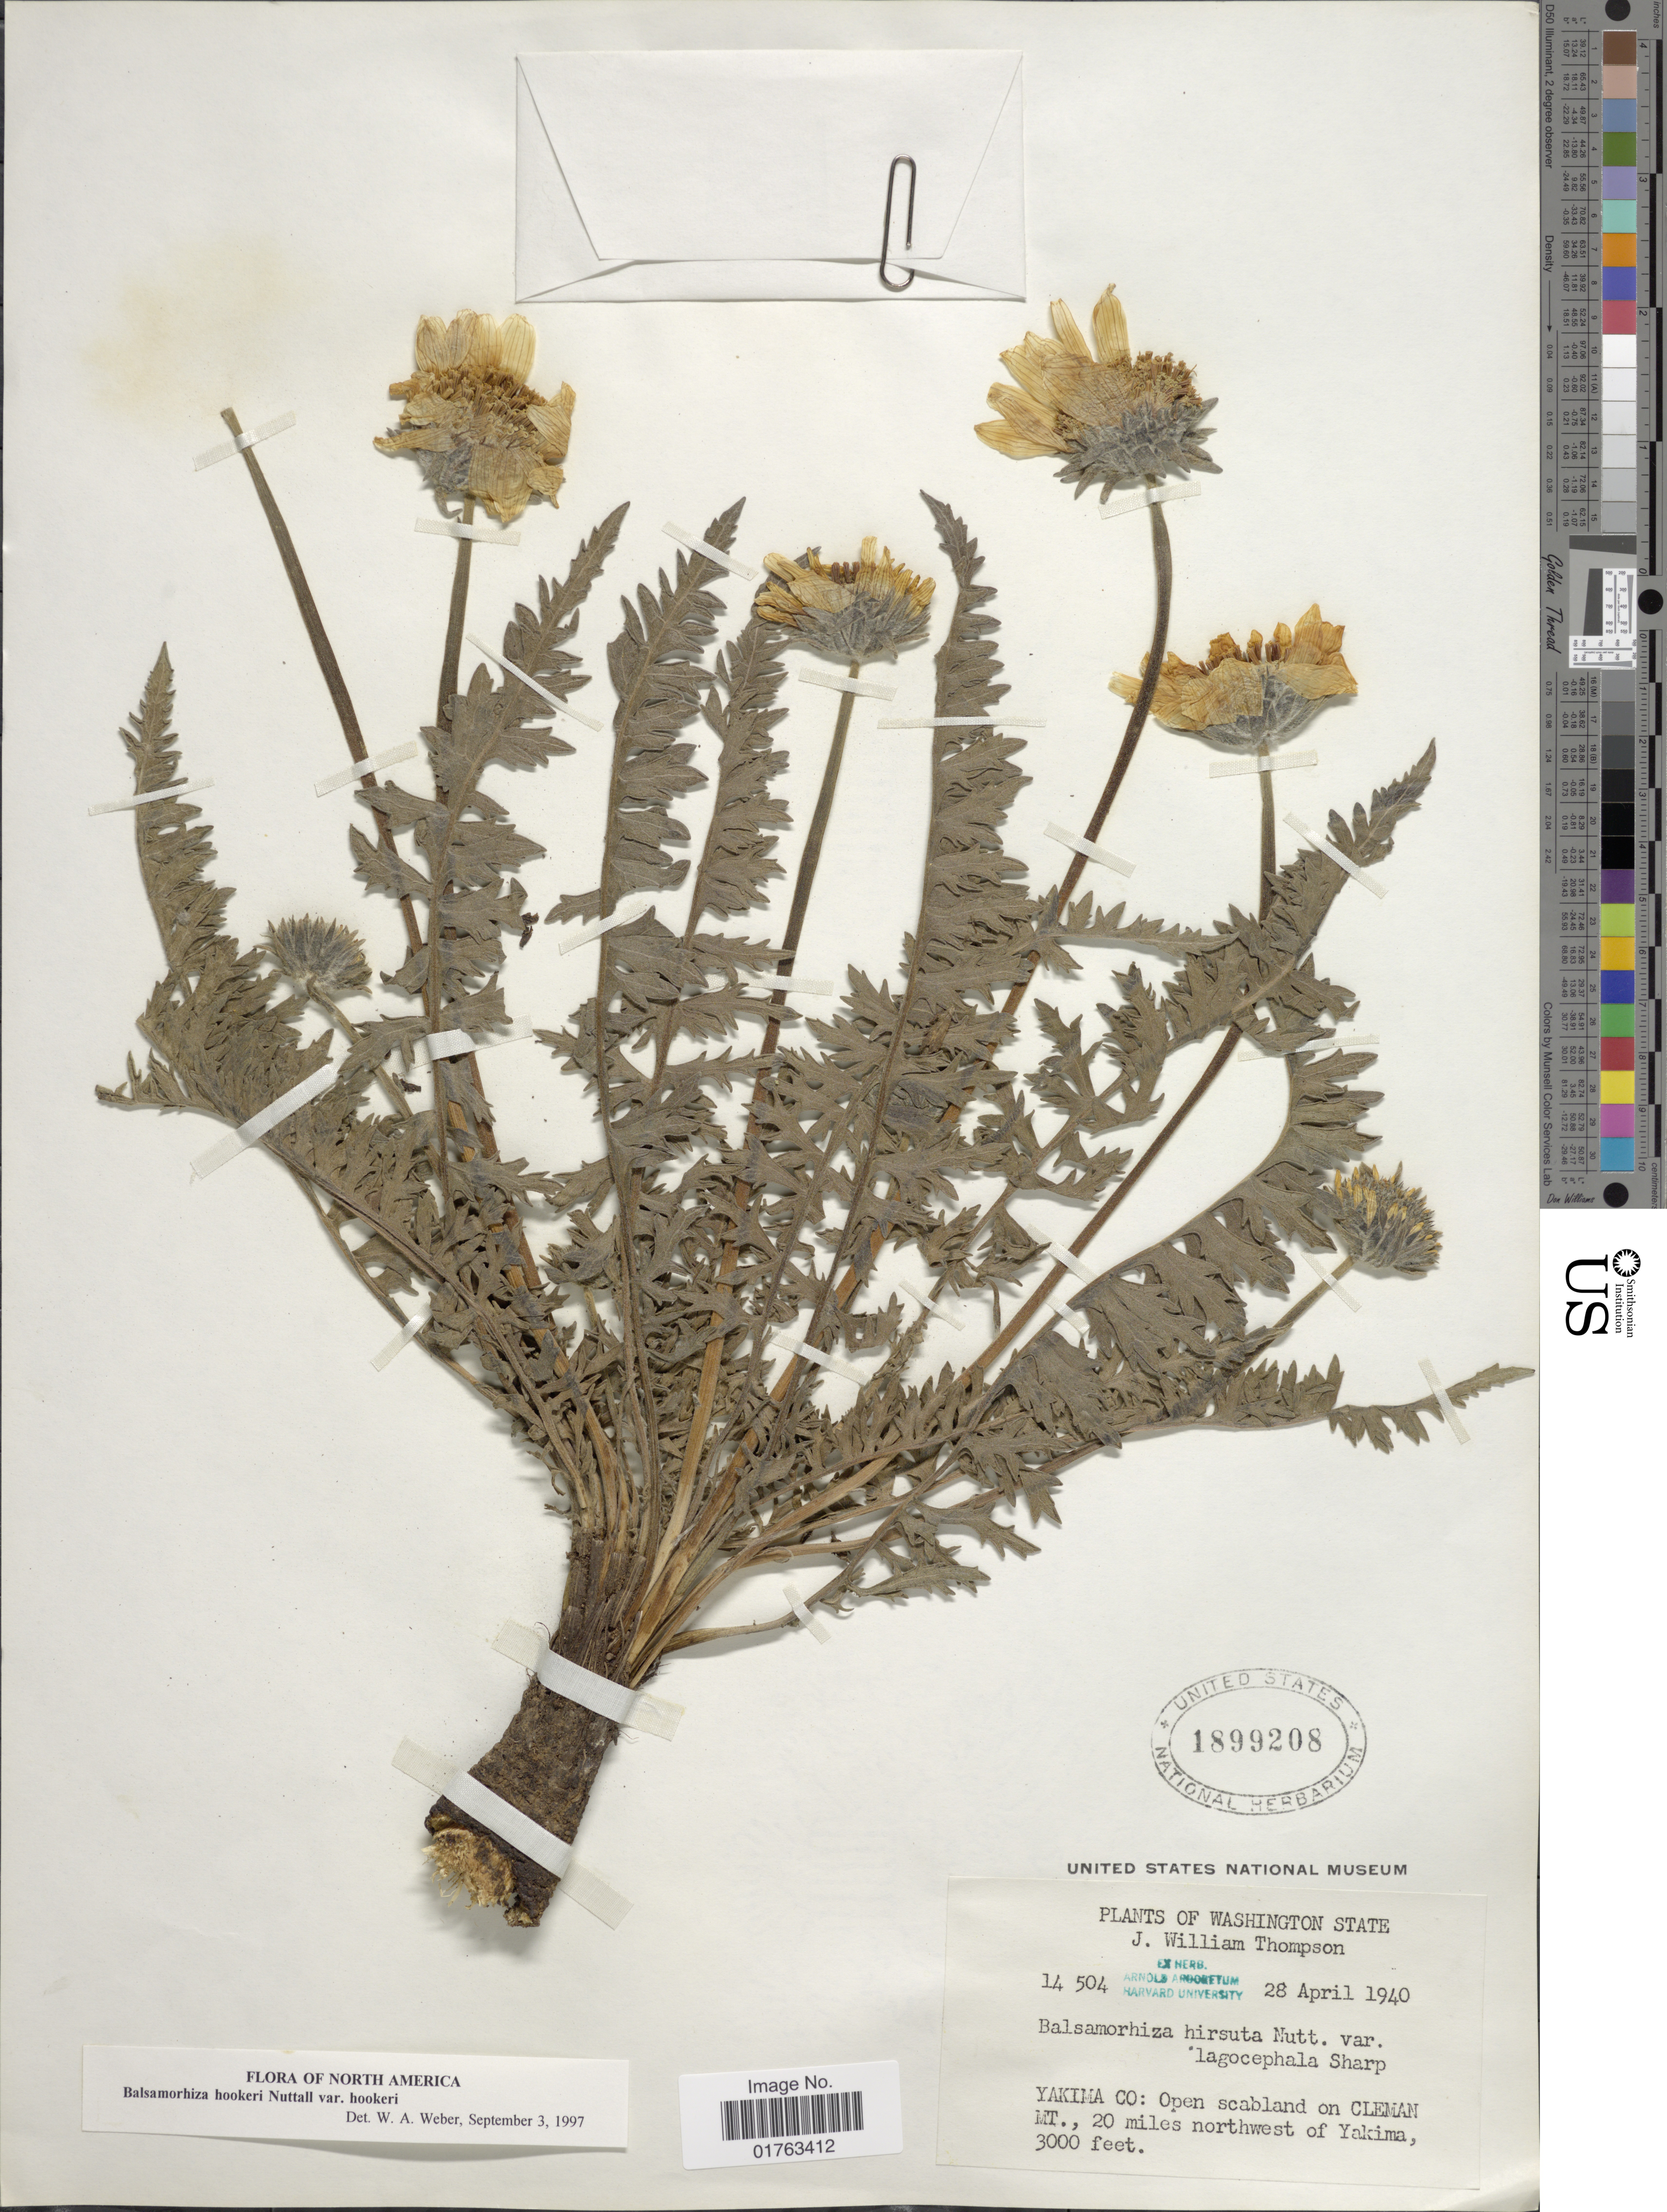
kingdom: Plantae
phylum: Tracheophyta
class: Magnoliopsida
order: Asterales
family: Asteraceae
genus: Balsamorhiza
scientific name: Balsamorhiza hookeri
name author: Nutt.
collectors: J. W. Thompson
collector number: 14504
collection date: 1940-04-28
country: United States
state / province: Washington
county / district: Yakima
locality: Yakima Co: Open scabland on Cleman Mt., 20 miles northwest of Yakima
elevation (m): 914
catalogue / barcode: US 1899208